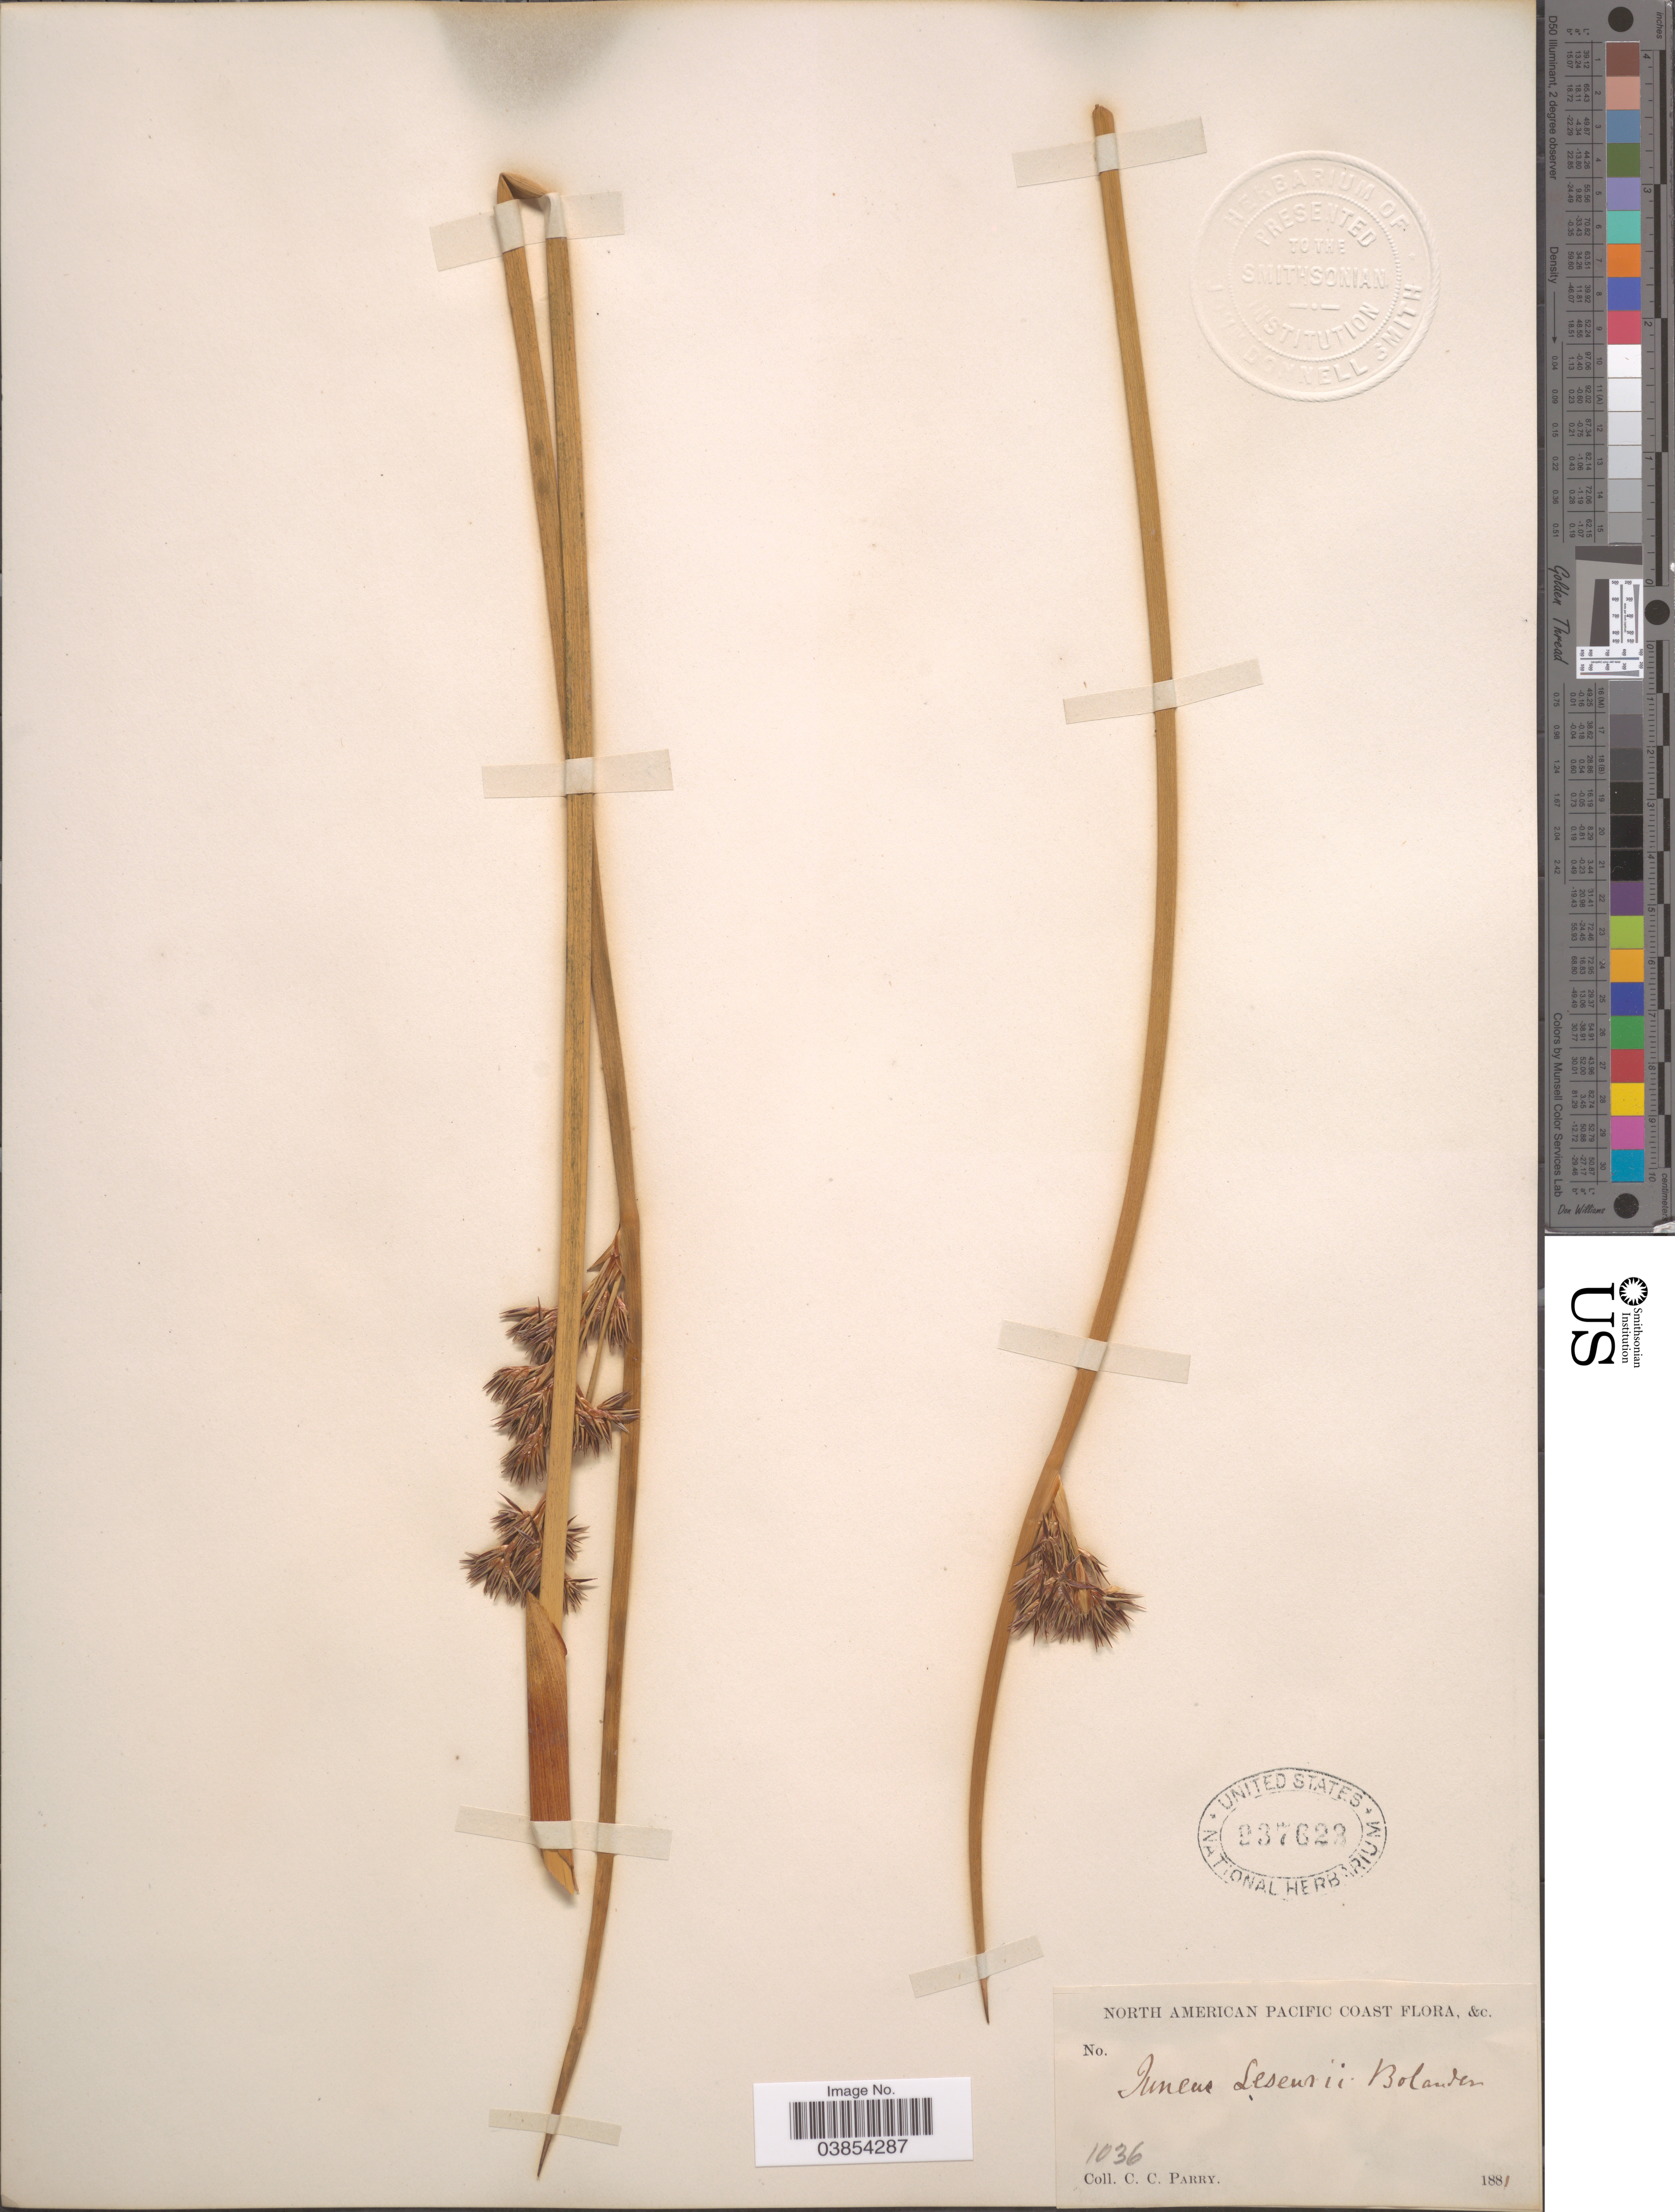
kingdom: Plantae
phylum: Tracheophyta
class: Liliopsida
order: Poales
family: Juncaceae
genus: Juncus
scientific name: Juncus lesueurii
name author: Bol.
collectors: C. C. Parry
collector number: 1036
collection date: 1881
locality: North American Pacific Coast.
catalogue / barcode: US 937623